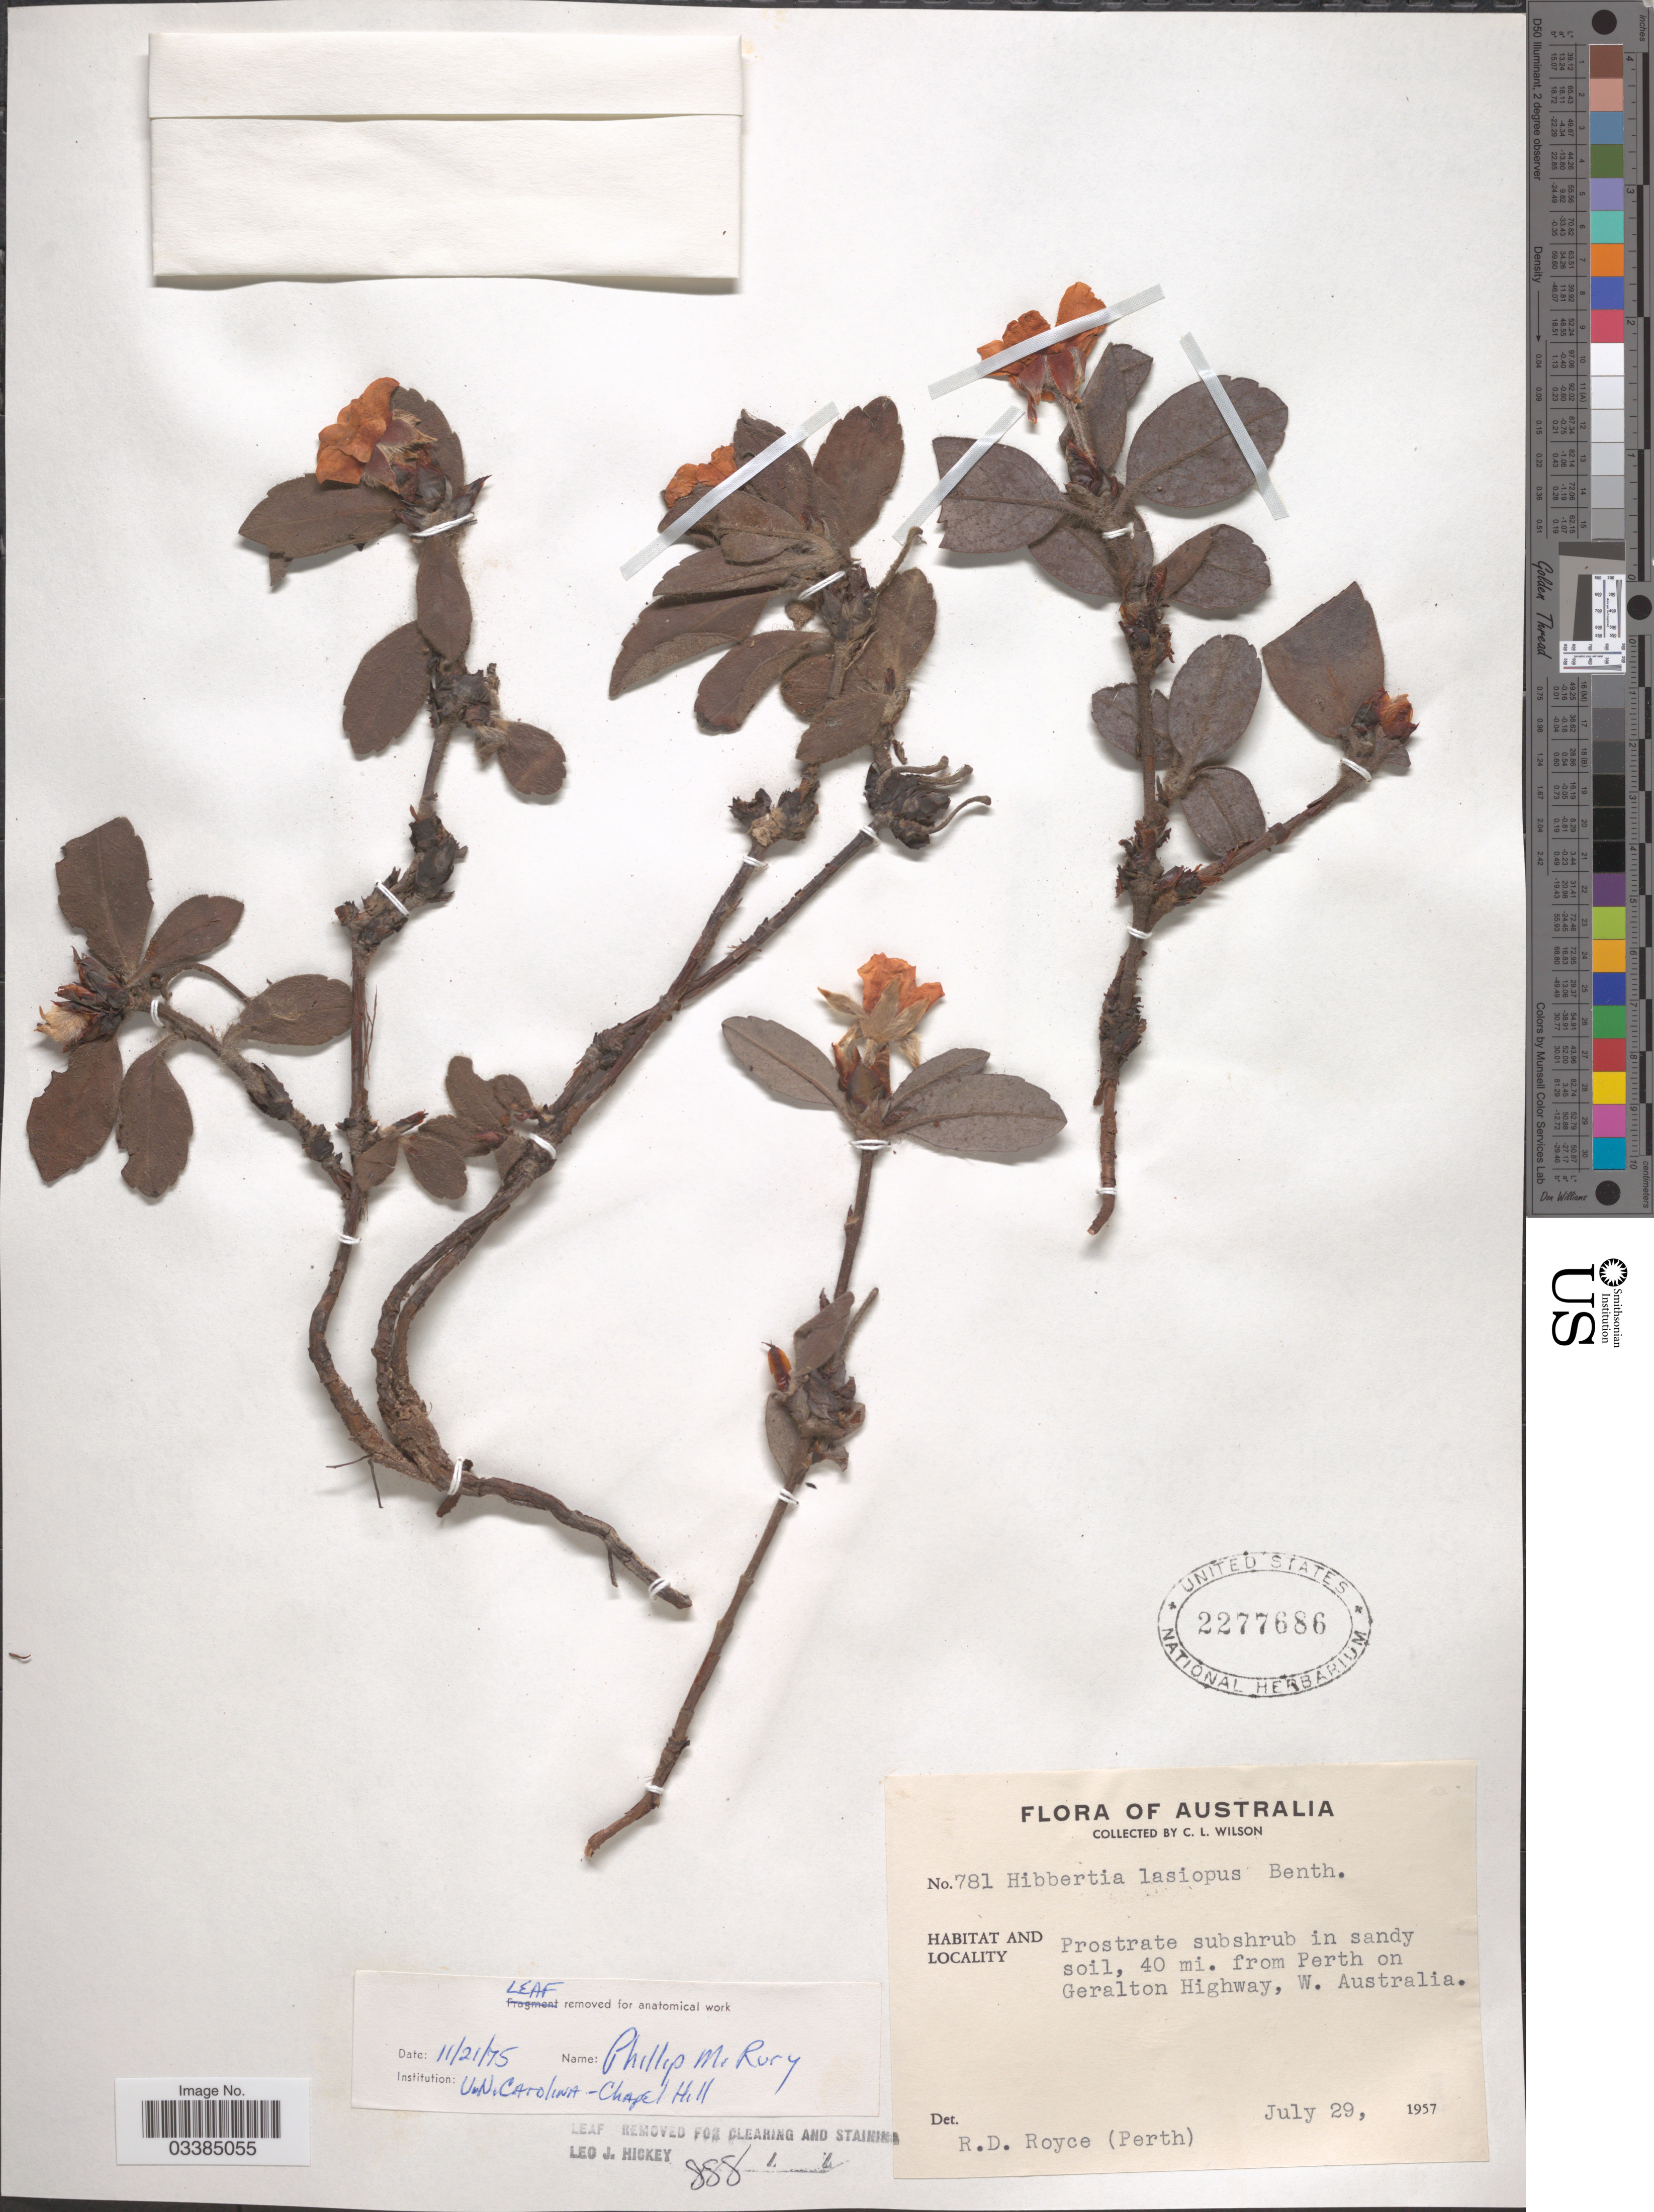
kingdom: Plantae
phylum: Tracheophyta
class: Magnoliopsida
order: Dilleniales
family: Dilleniaceae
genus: Hibbertia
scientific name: Hibbertia lasiopus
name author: Benth.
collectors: C. L. Wilson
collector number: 781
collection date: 1957-07-29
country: Australia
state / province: Western Australia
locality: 40 mi. from Perth on Geralton Highway, W. Australia.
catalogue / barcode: US 2277686